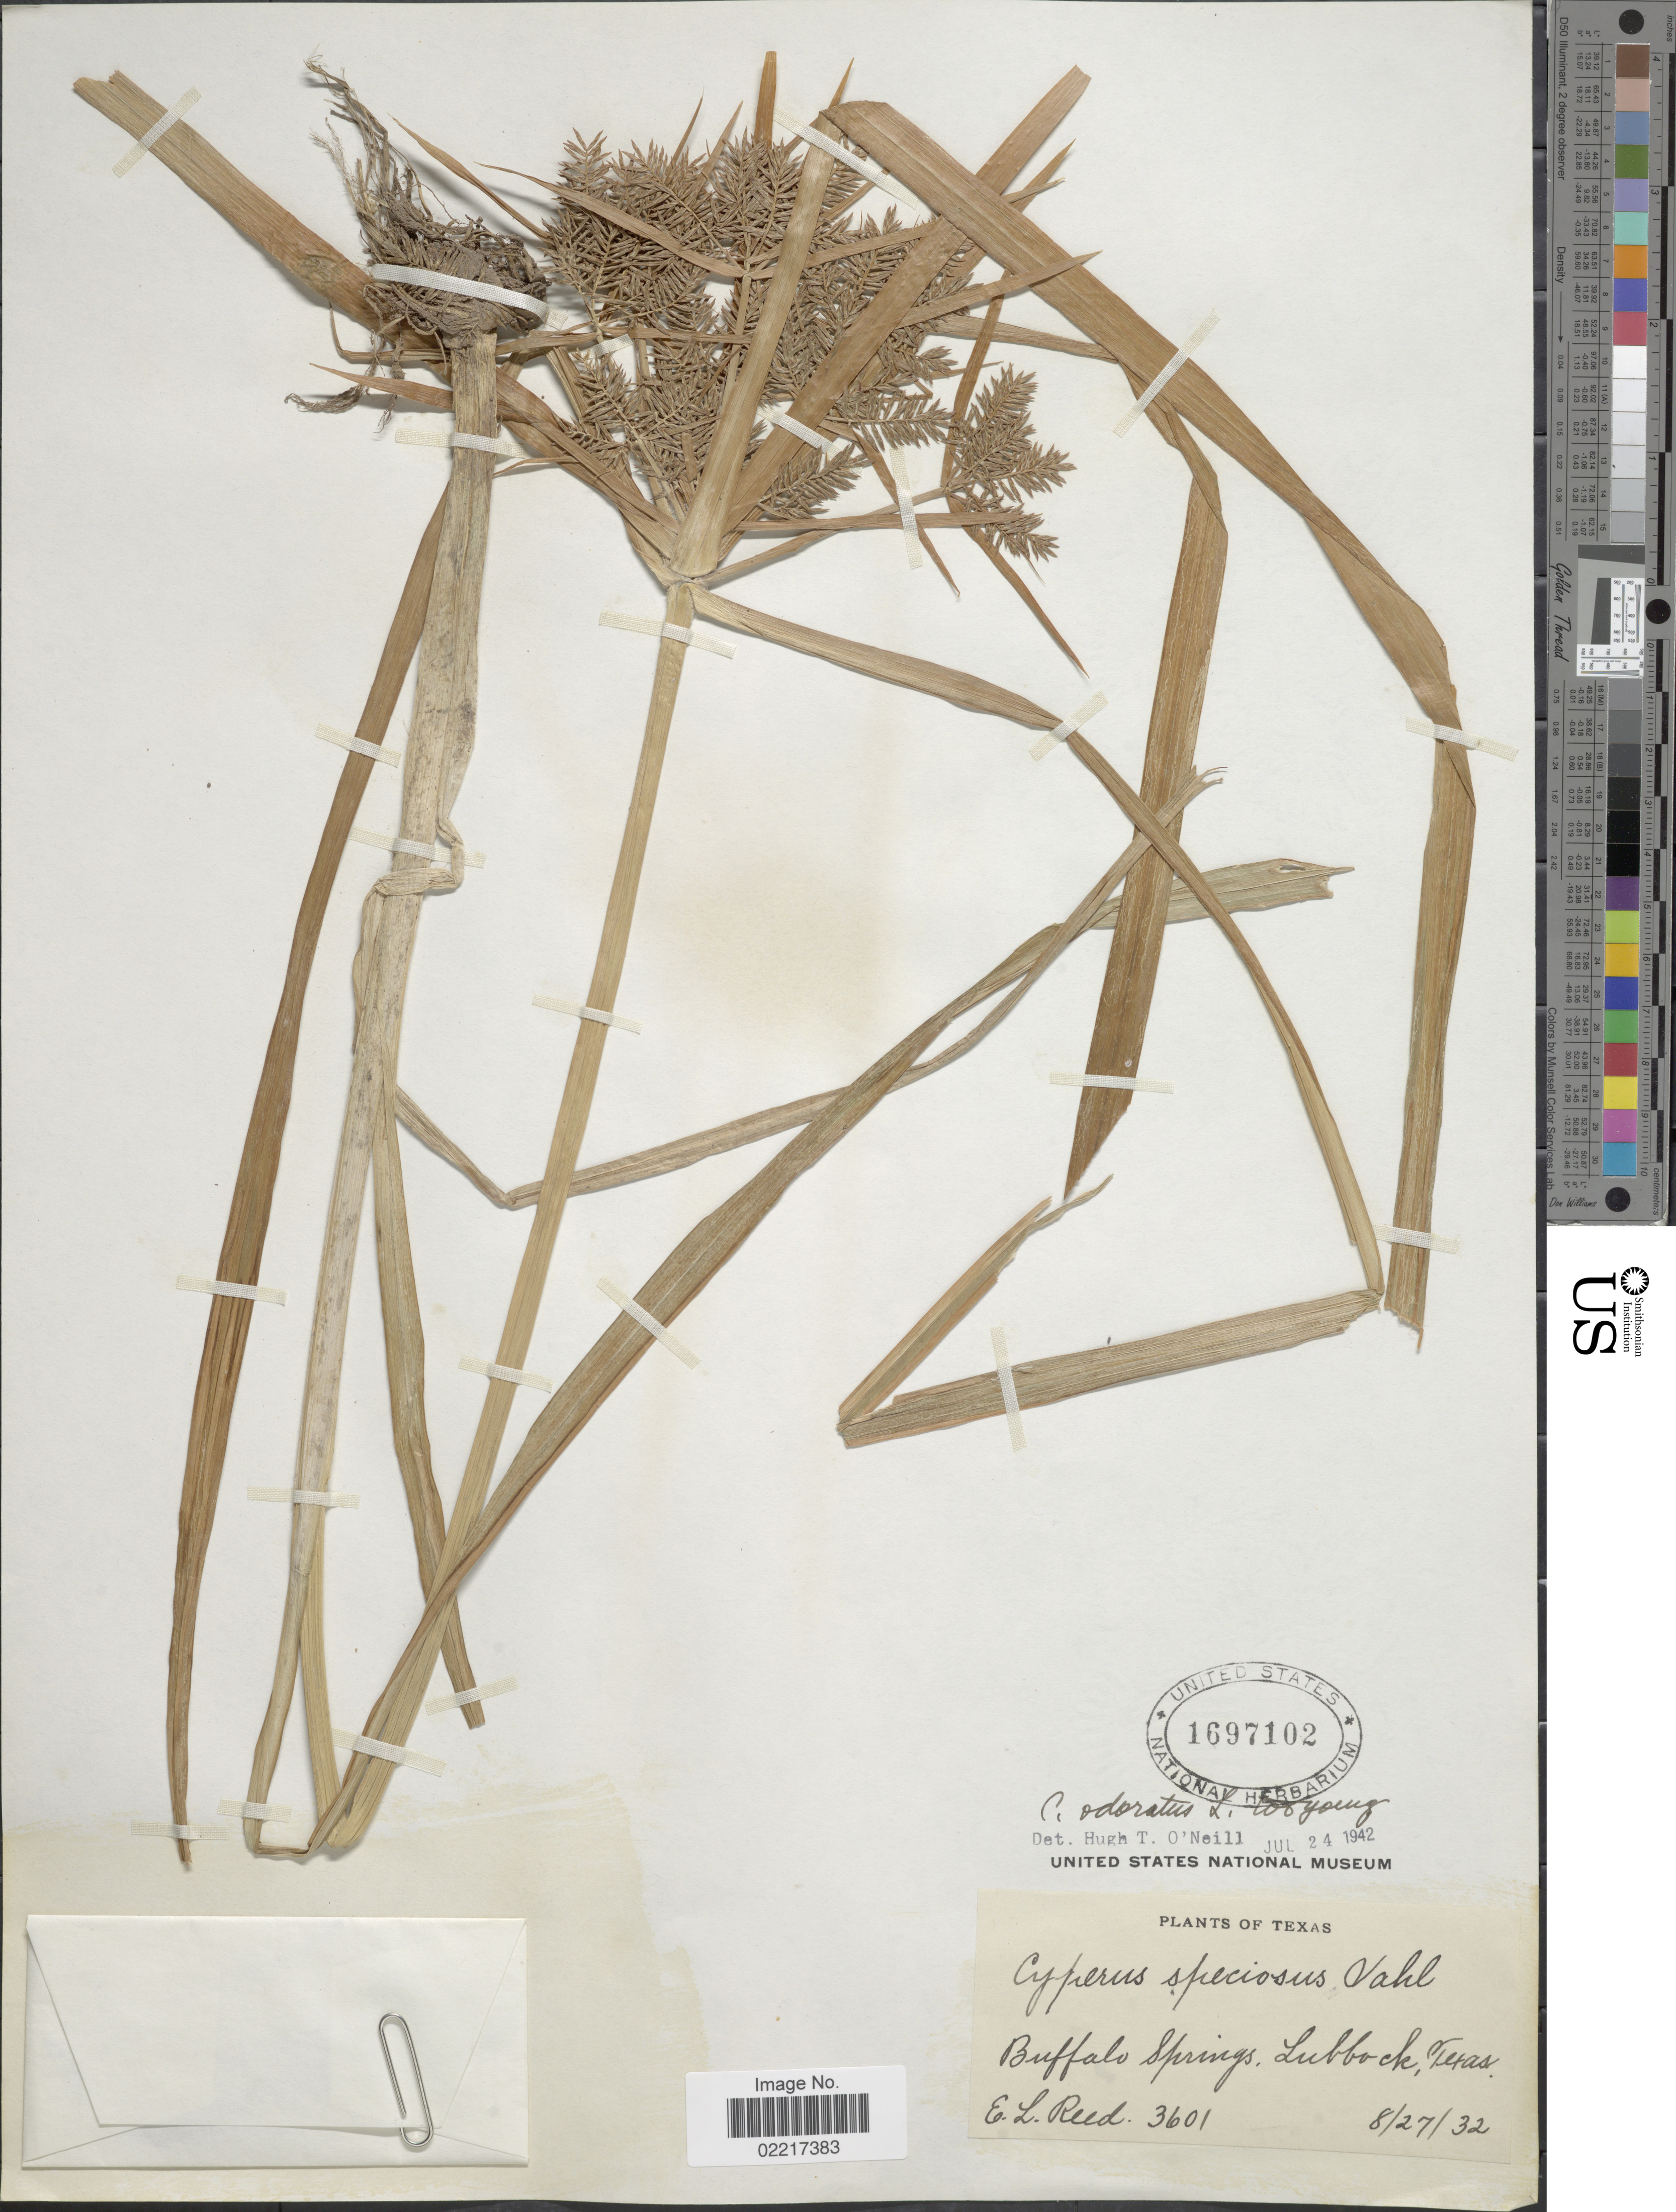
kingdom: Plantae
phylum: Tracheophyta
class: Liliopsida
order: Poales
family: Cyperaceae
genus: Cyperus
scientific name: Cyperus odoratus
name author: L.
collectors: E. Reed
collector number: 3601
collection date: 1932-08-27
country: United States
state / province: Texas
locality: Buffalo Springs, Lubbock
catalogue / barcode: US 1697102